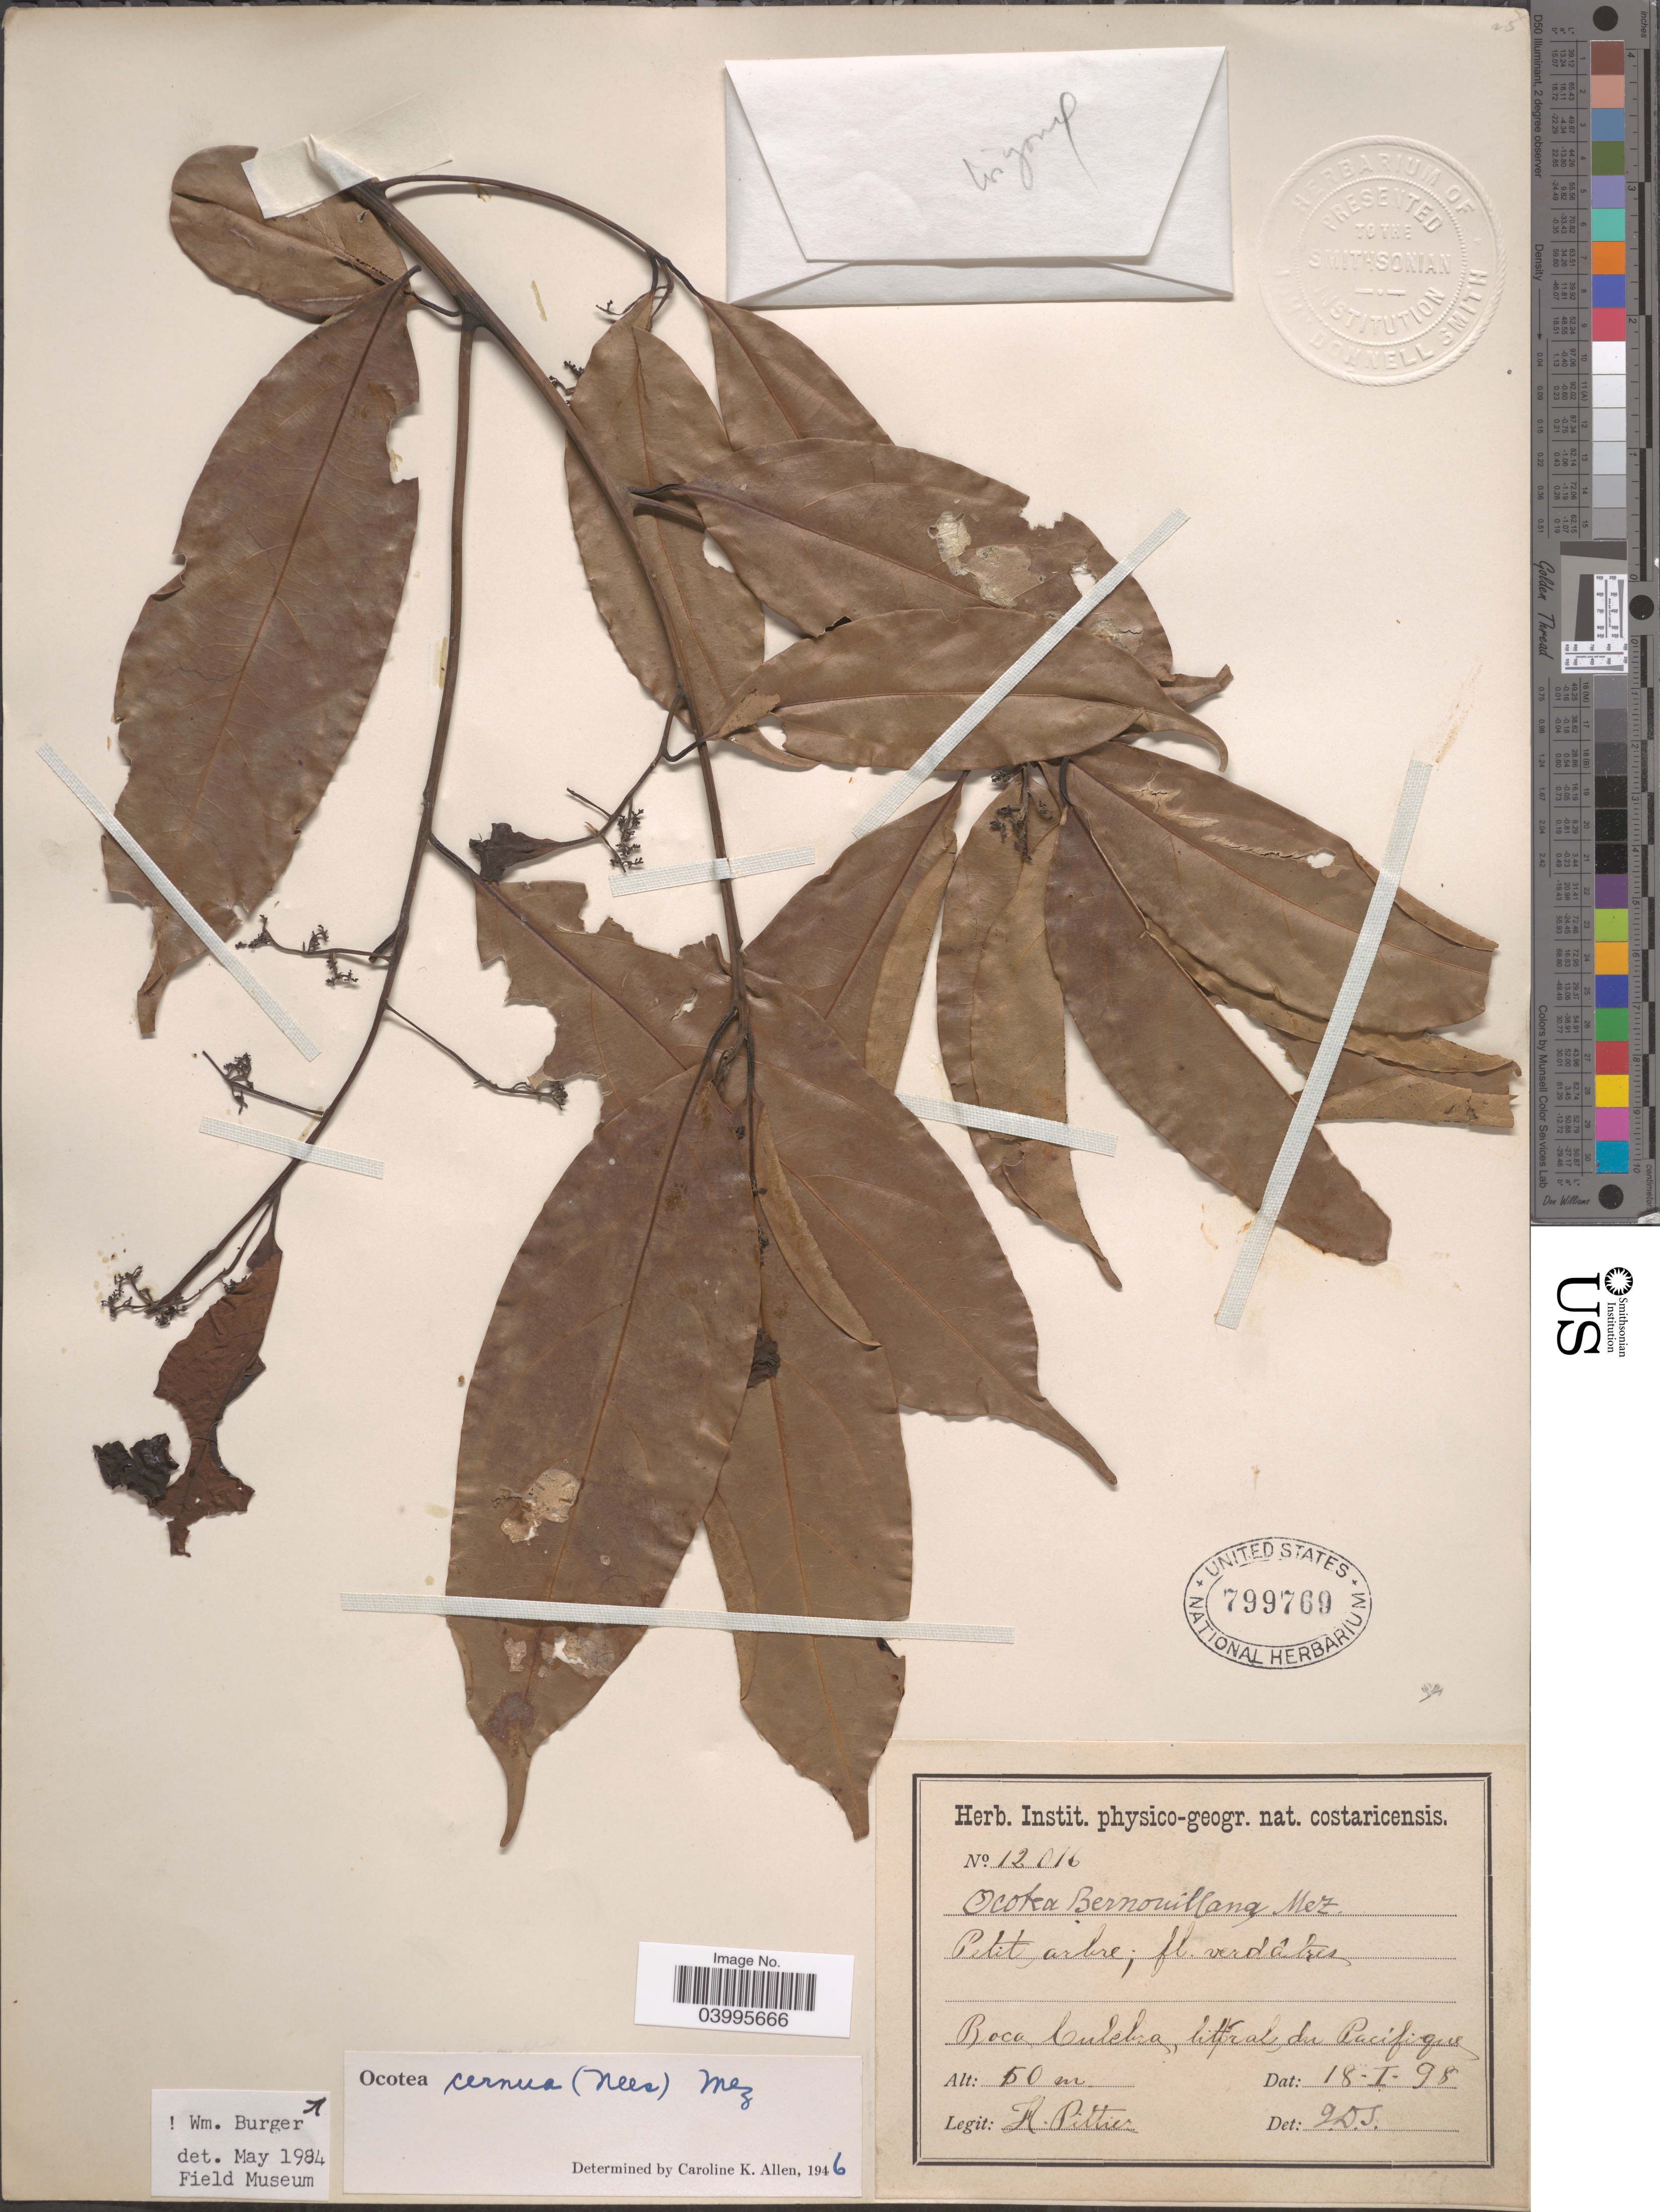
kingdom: Plantae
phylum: Tracheophyta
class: Magnoliopsida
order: Laurales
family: Lauraceae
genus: Ocotea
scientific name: Ocotea cernua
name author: (Nees) Mez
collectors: H. F. Pittier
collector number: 12016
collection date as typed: Transcribed d/m/y: 18/1/98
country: Costa Rica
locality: Boca Culebra, littoral du Pacífique.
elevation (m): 50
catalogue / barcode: US 799769